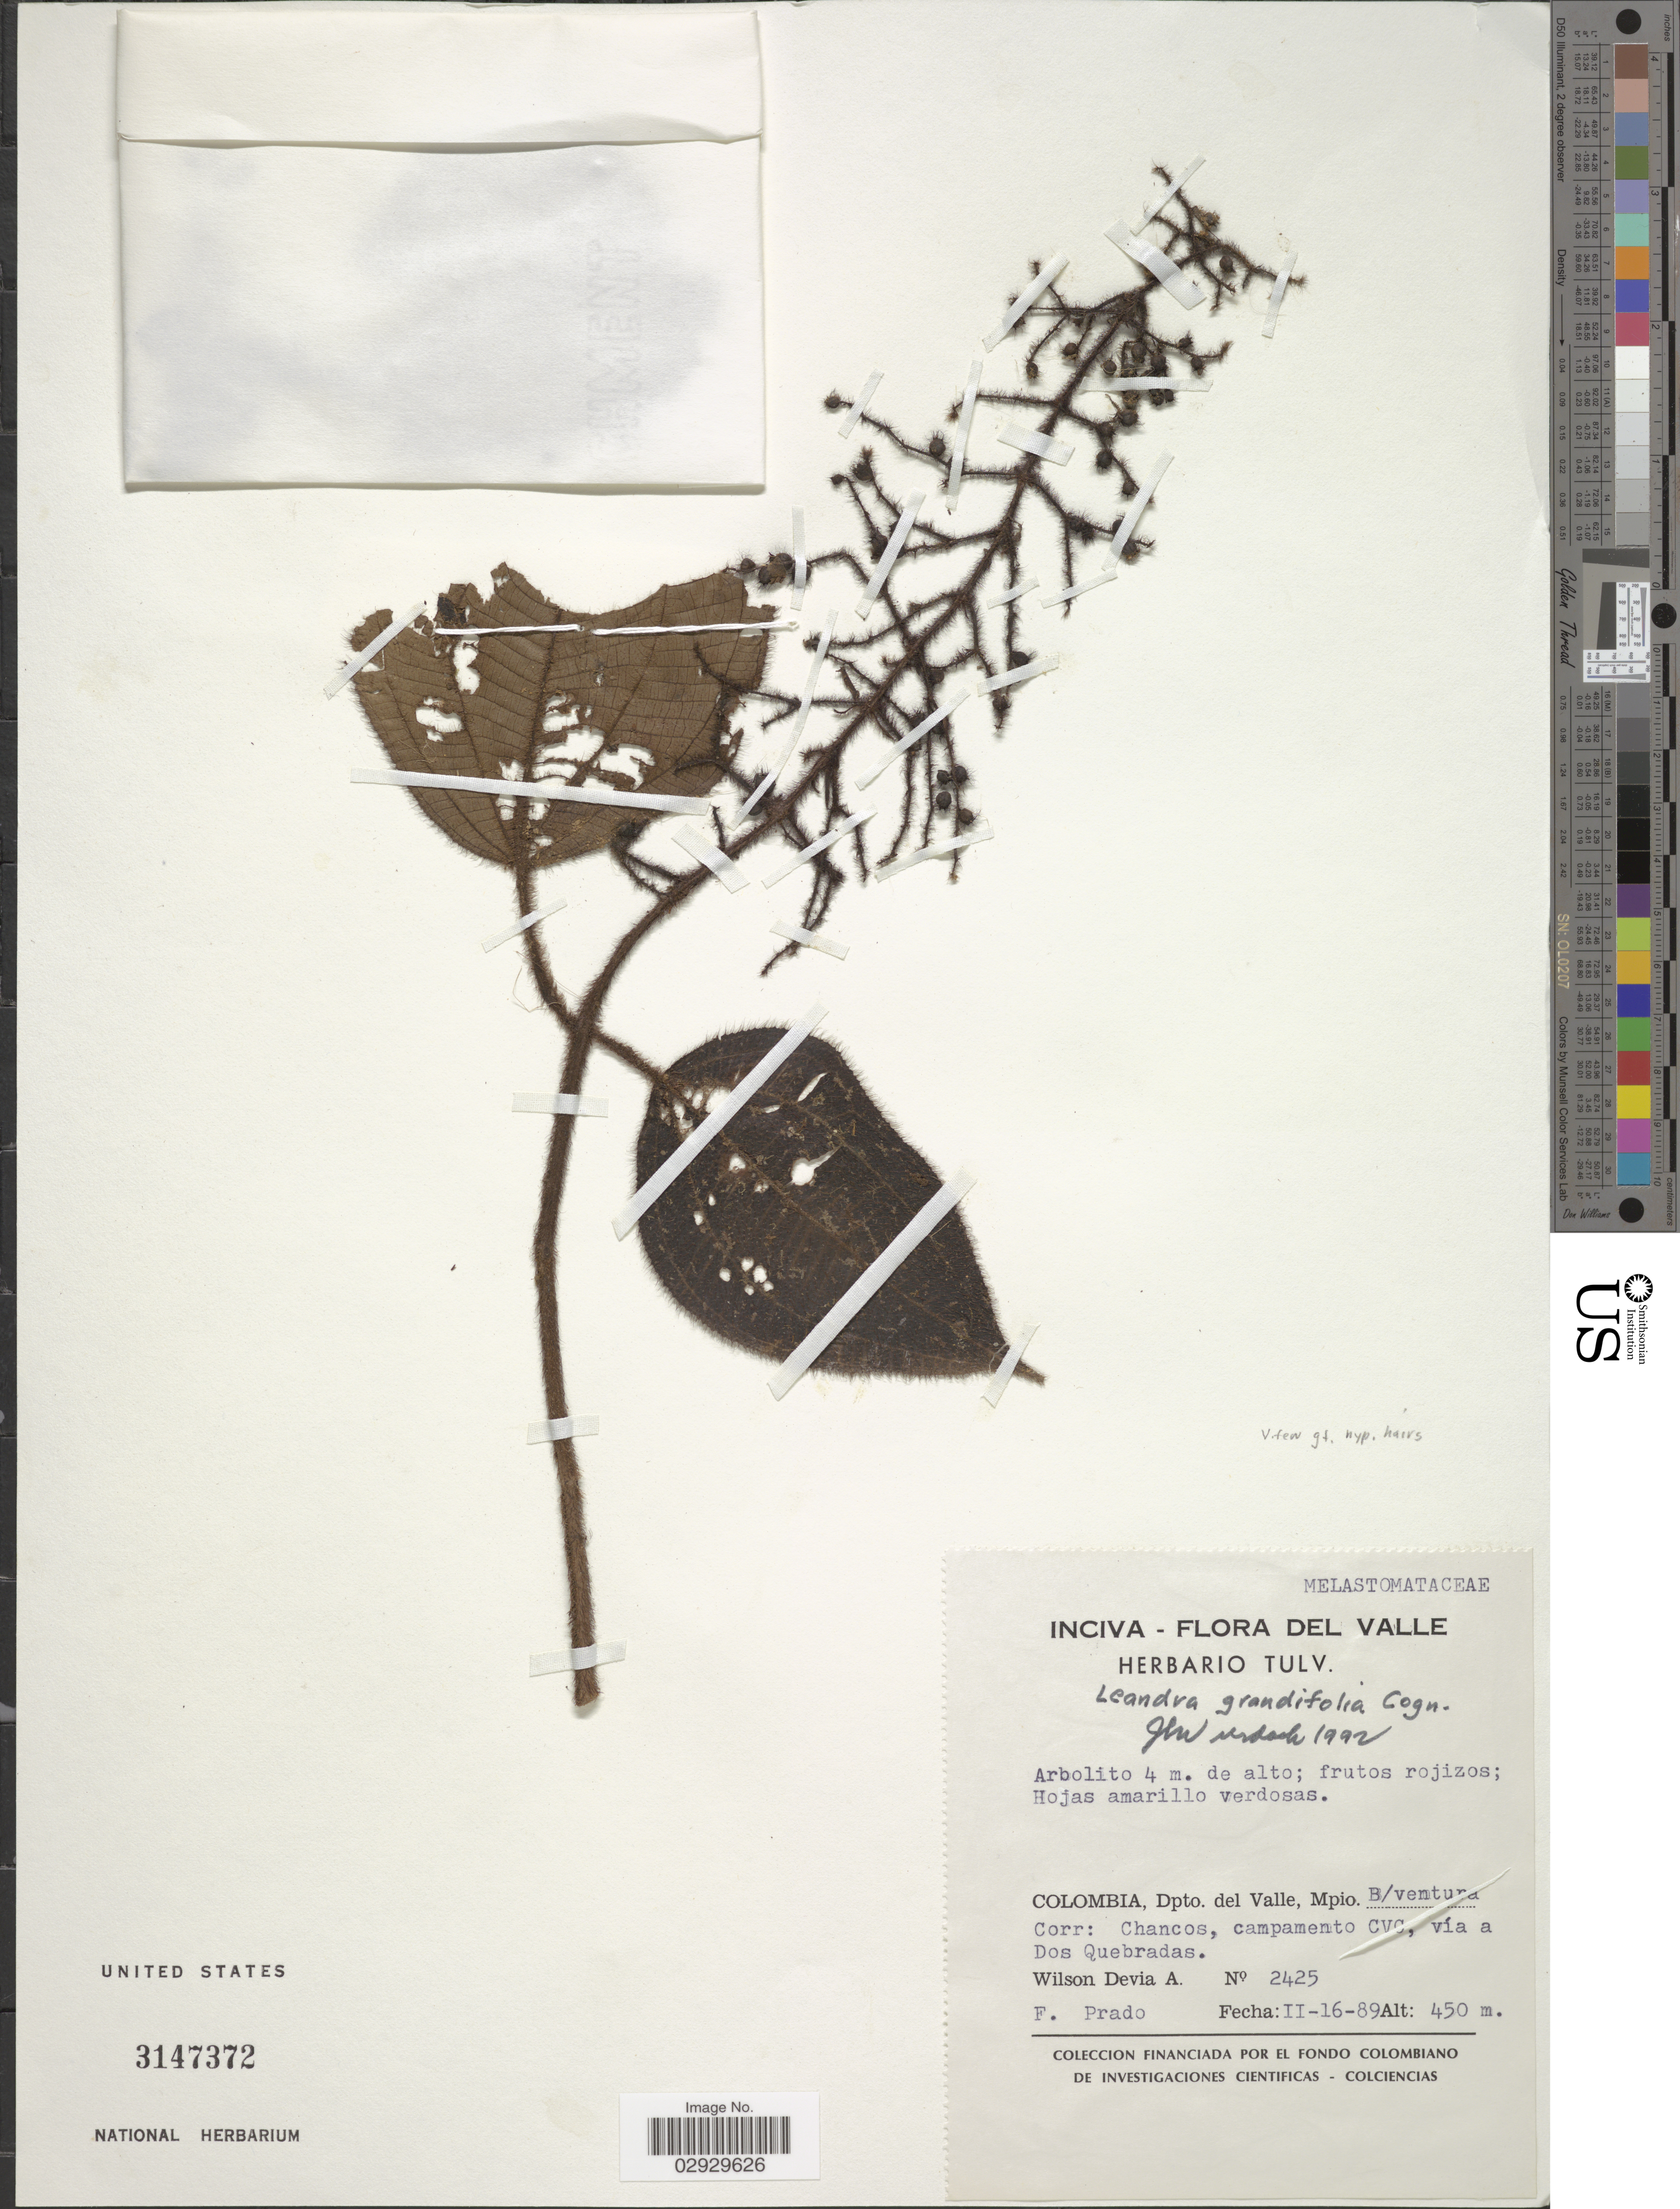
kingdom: Plantae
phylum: Tracheophyta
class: Magnoliopsida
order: Myrtales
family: Melastomataceae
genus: Leandra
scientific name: Leandra grandifolia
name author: Cogn.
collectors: W. Devia A. & F. Prado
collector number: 2425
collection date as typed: Transcribed d/m/y: 16/2/89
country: Colombia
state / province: Valle del Cauca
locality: Dpto. del Valle, Mpio. B/ ventura. Corr: Chancos, campamento CVC, vía a Dos Quebradas.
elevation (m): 450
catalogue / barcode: US 3147372